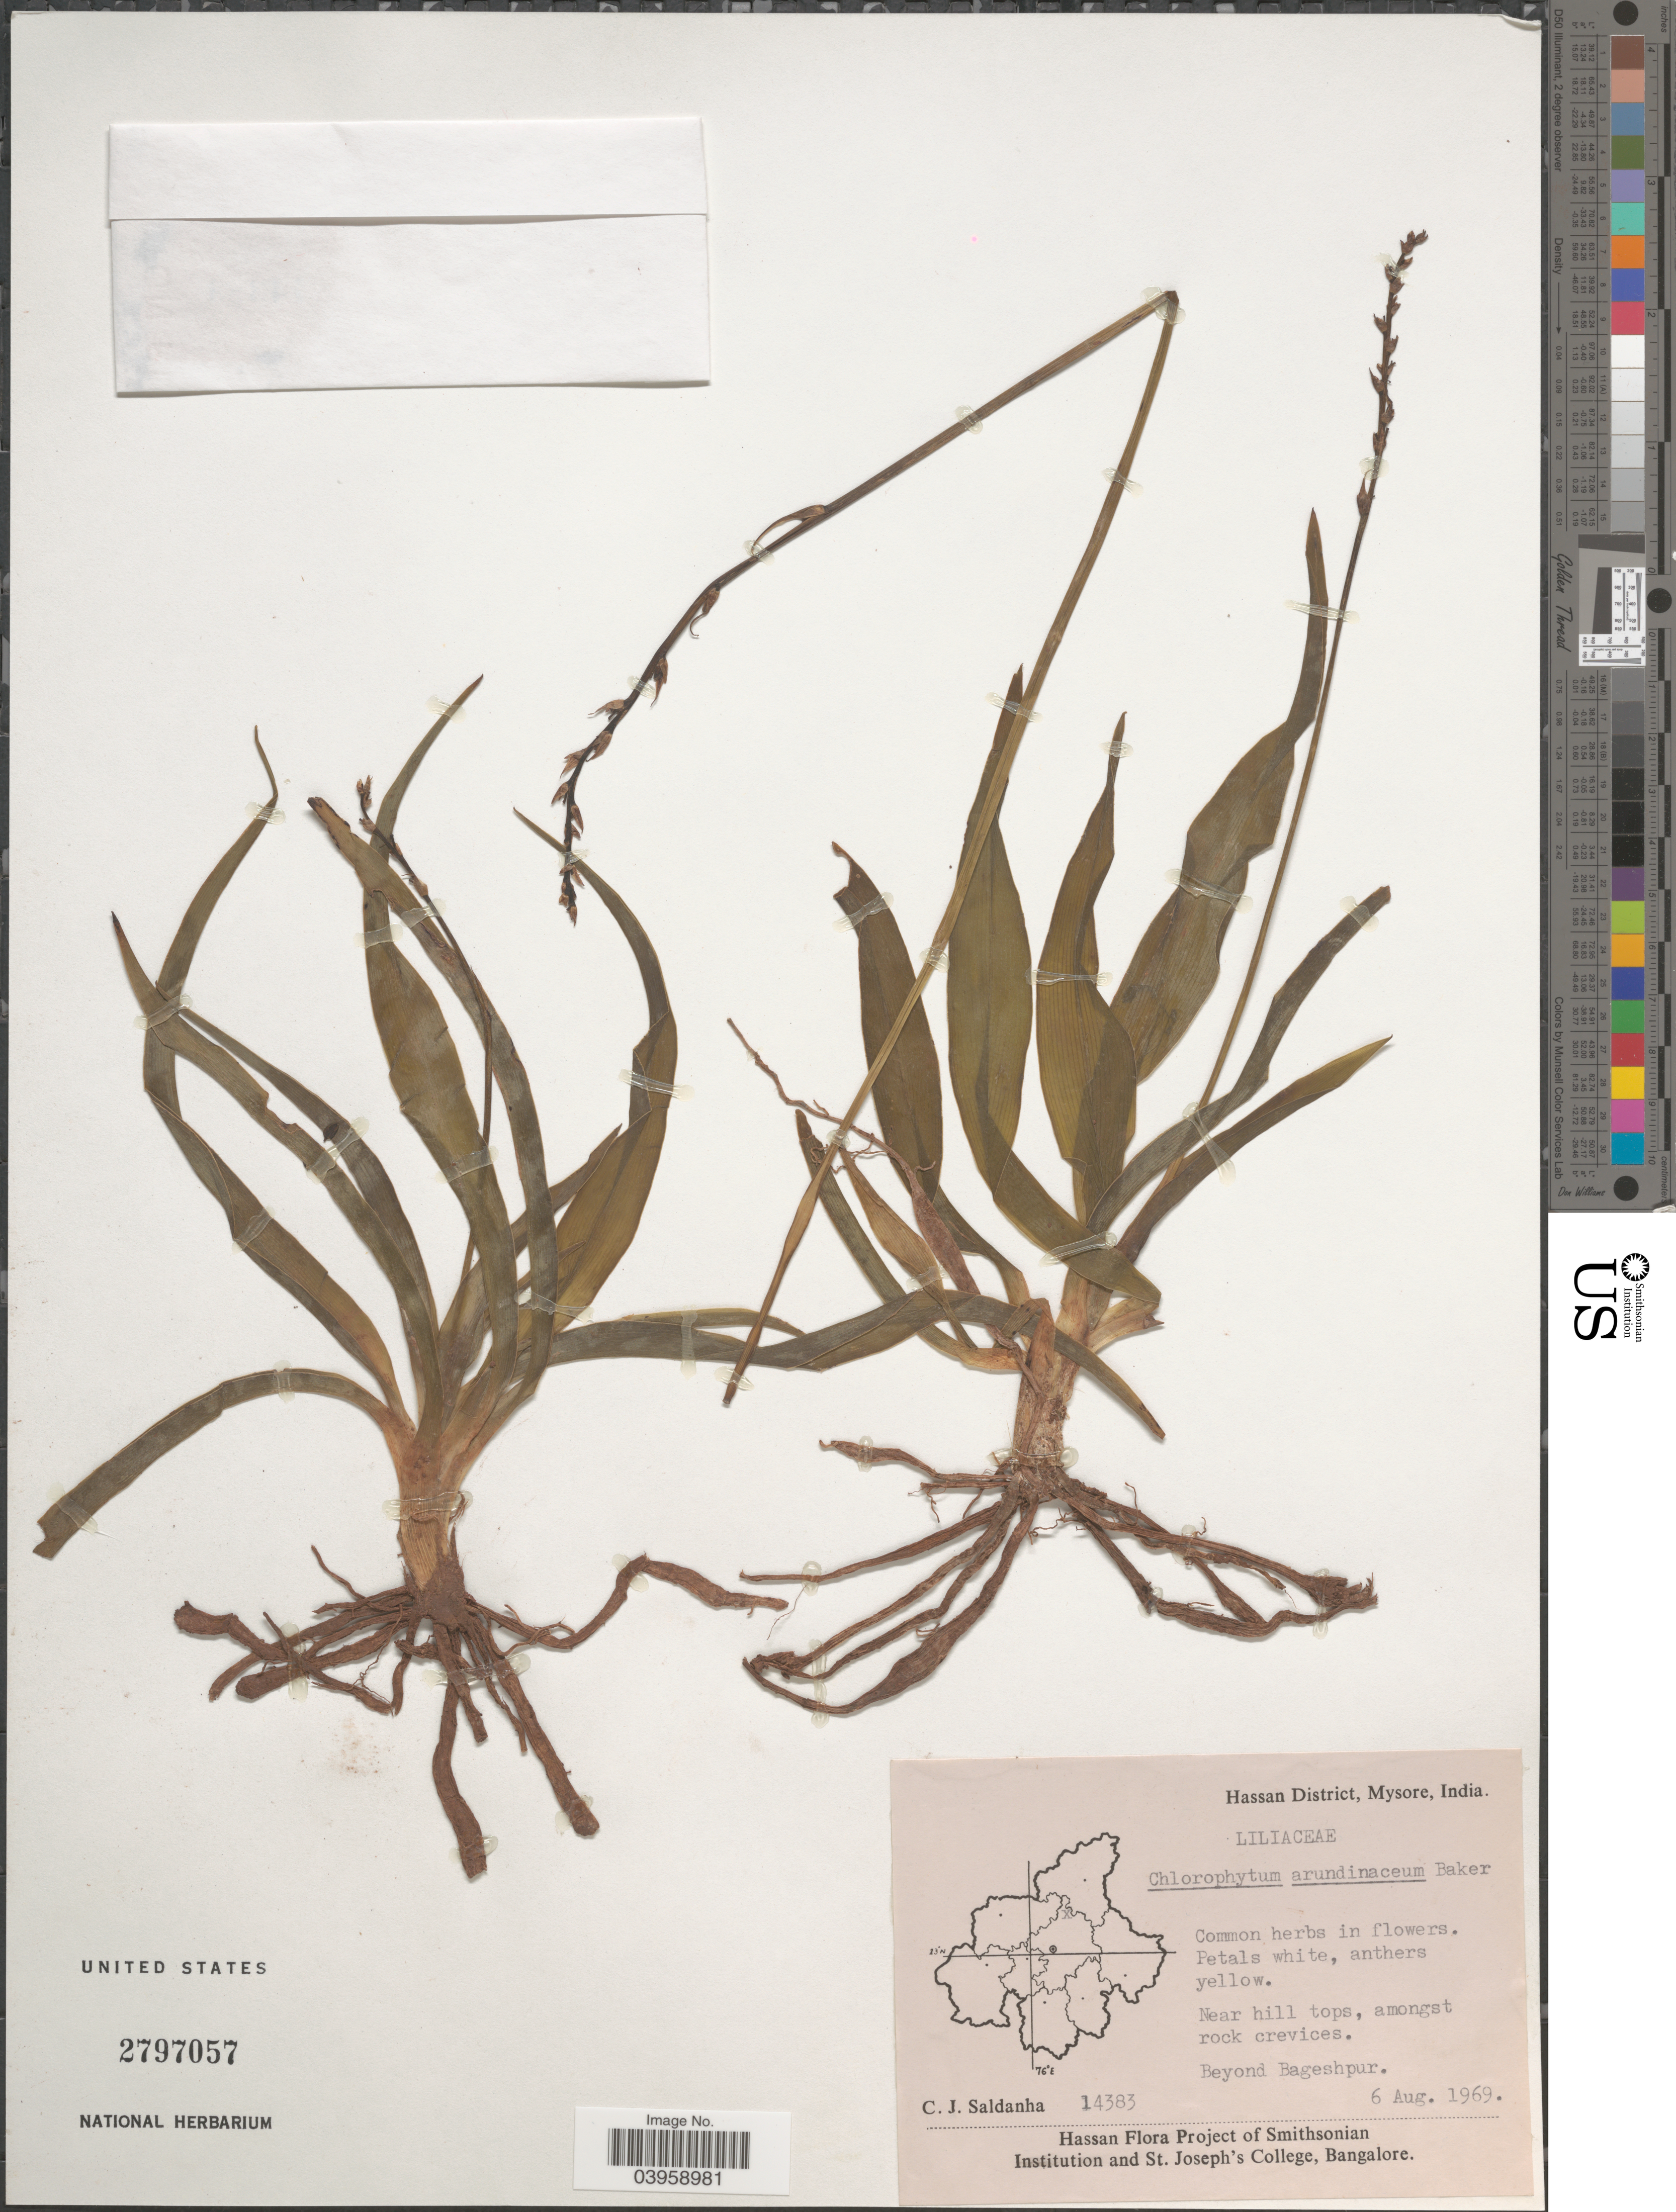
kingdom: Plantae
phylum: Tracheophyta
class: Liliopsida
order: Asparagales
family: Asparagaceae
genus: Chlorophytum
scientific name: Chlorophytum arundinaceum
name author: Baker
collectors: C. J. Saldanha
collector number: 14383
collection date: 1969-08-06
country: India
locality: Hassan District, Mysore. Beyond Bageshpur.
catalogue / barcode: US 2797057